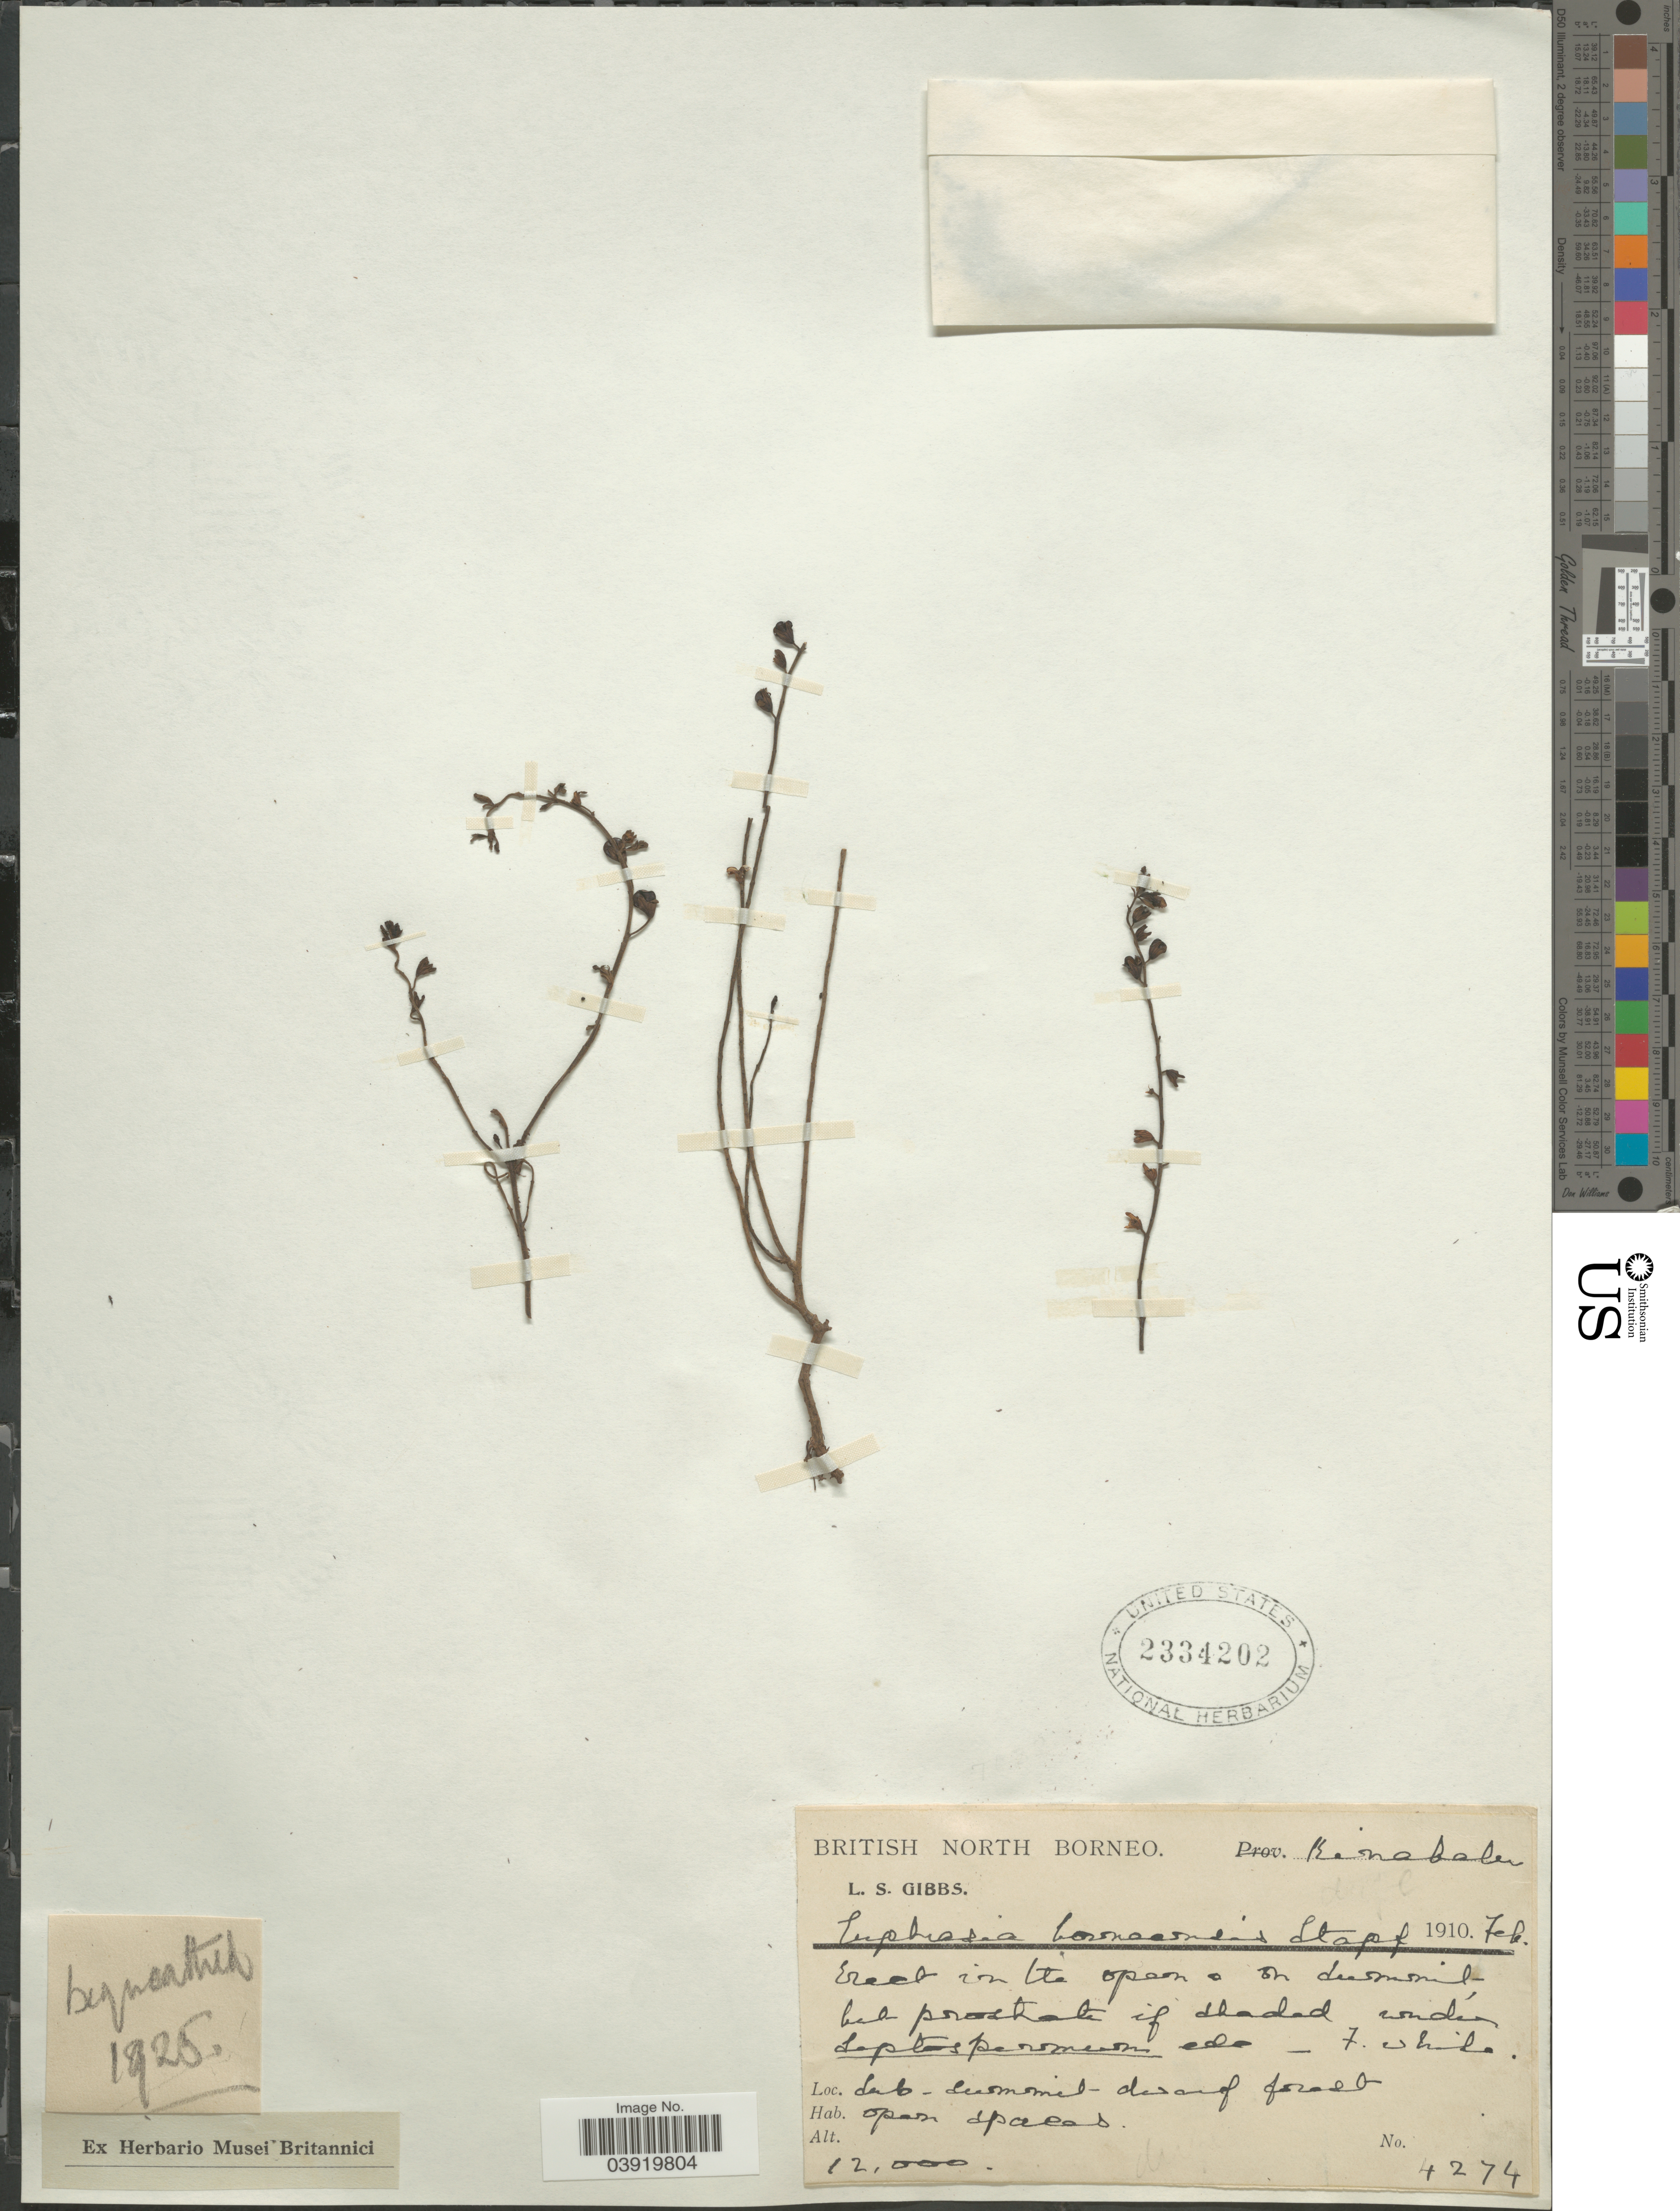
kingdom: Plantae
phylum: Tracheophyta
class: Magnoliopsida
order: Lamiales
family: Orobanchaceae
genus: Euphrasia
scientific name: Euphrasia borneensis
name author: Stapf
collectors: L. S.Gibbs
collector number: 4274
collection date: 1910-02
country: Malaysia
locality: British North Borneo. Kinabalu. Sub-summit desert forest.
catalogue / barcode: US 2334202